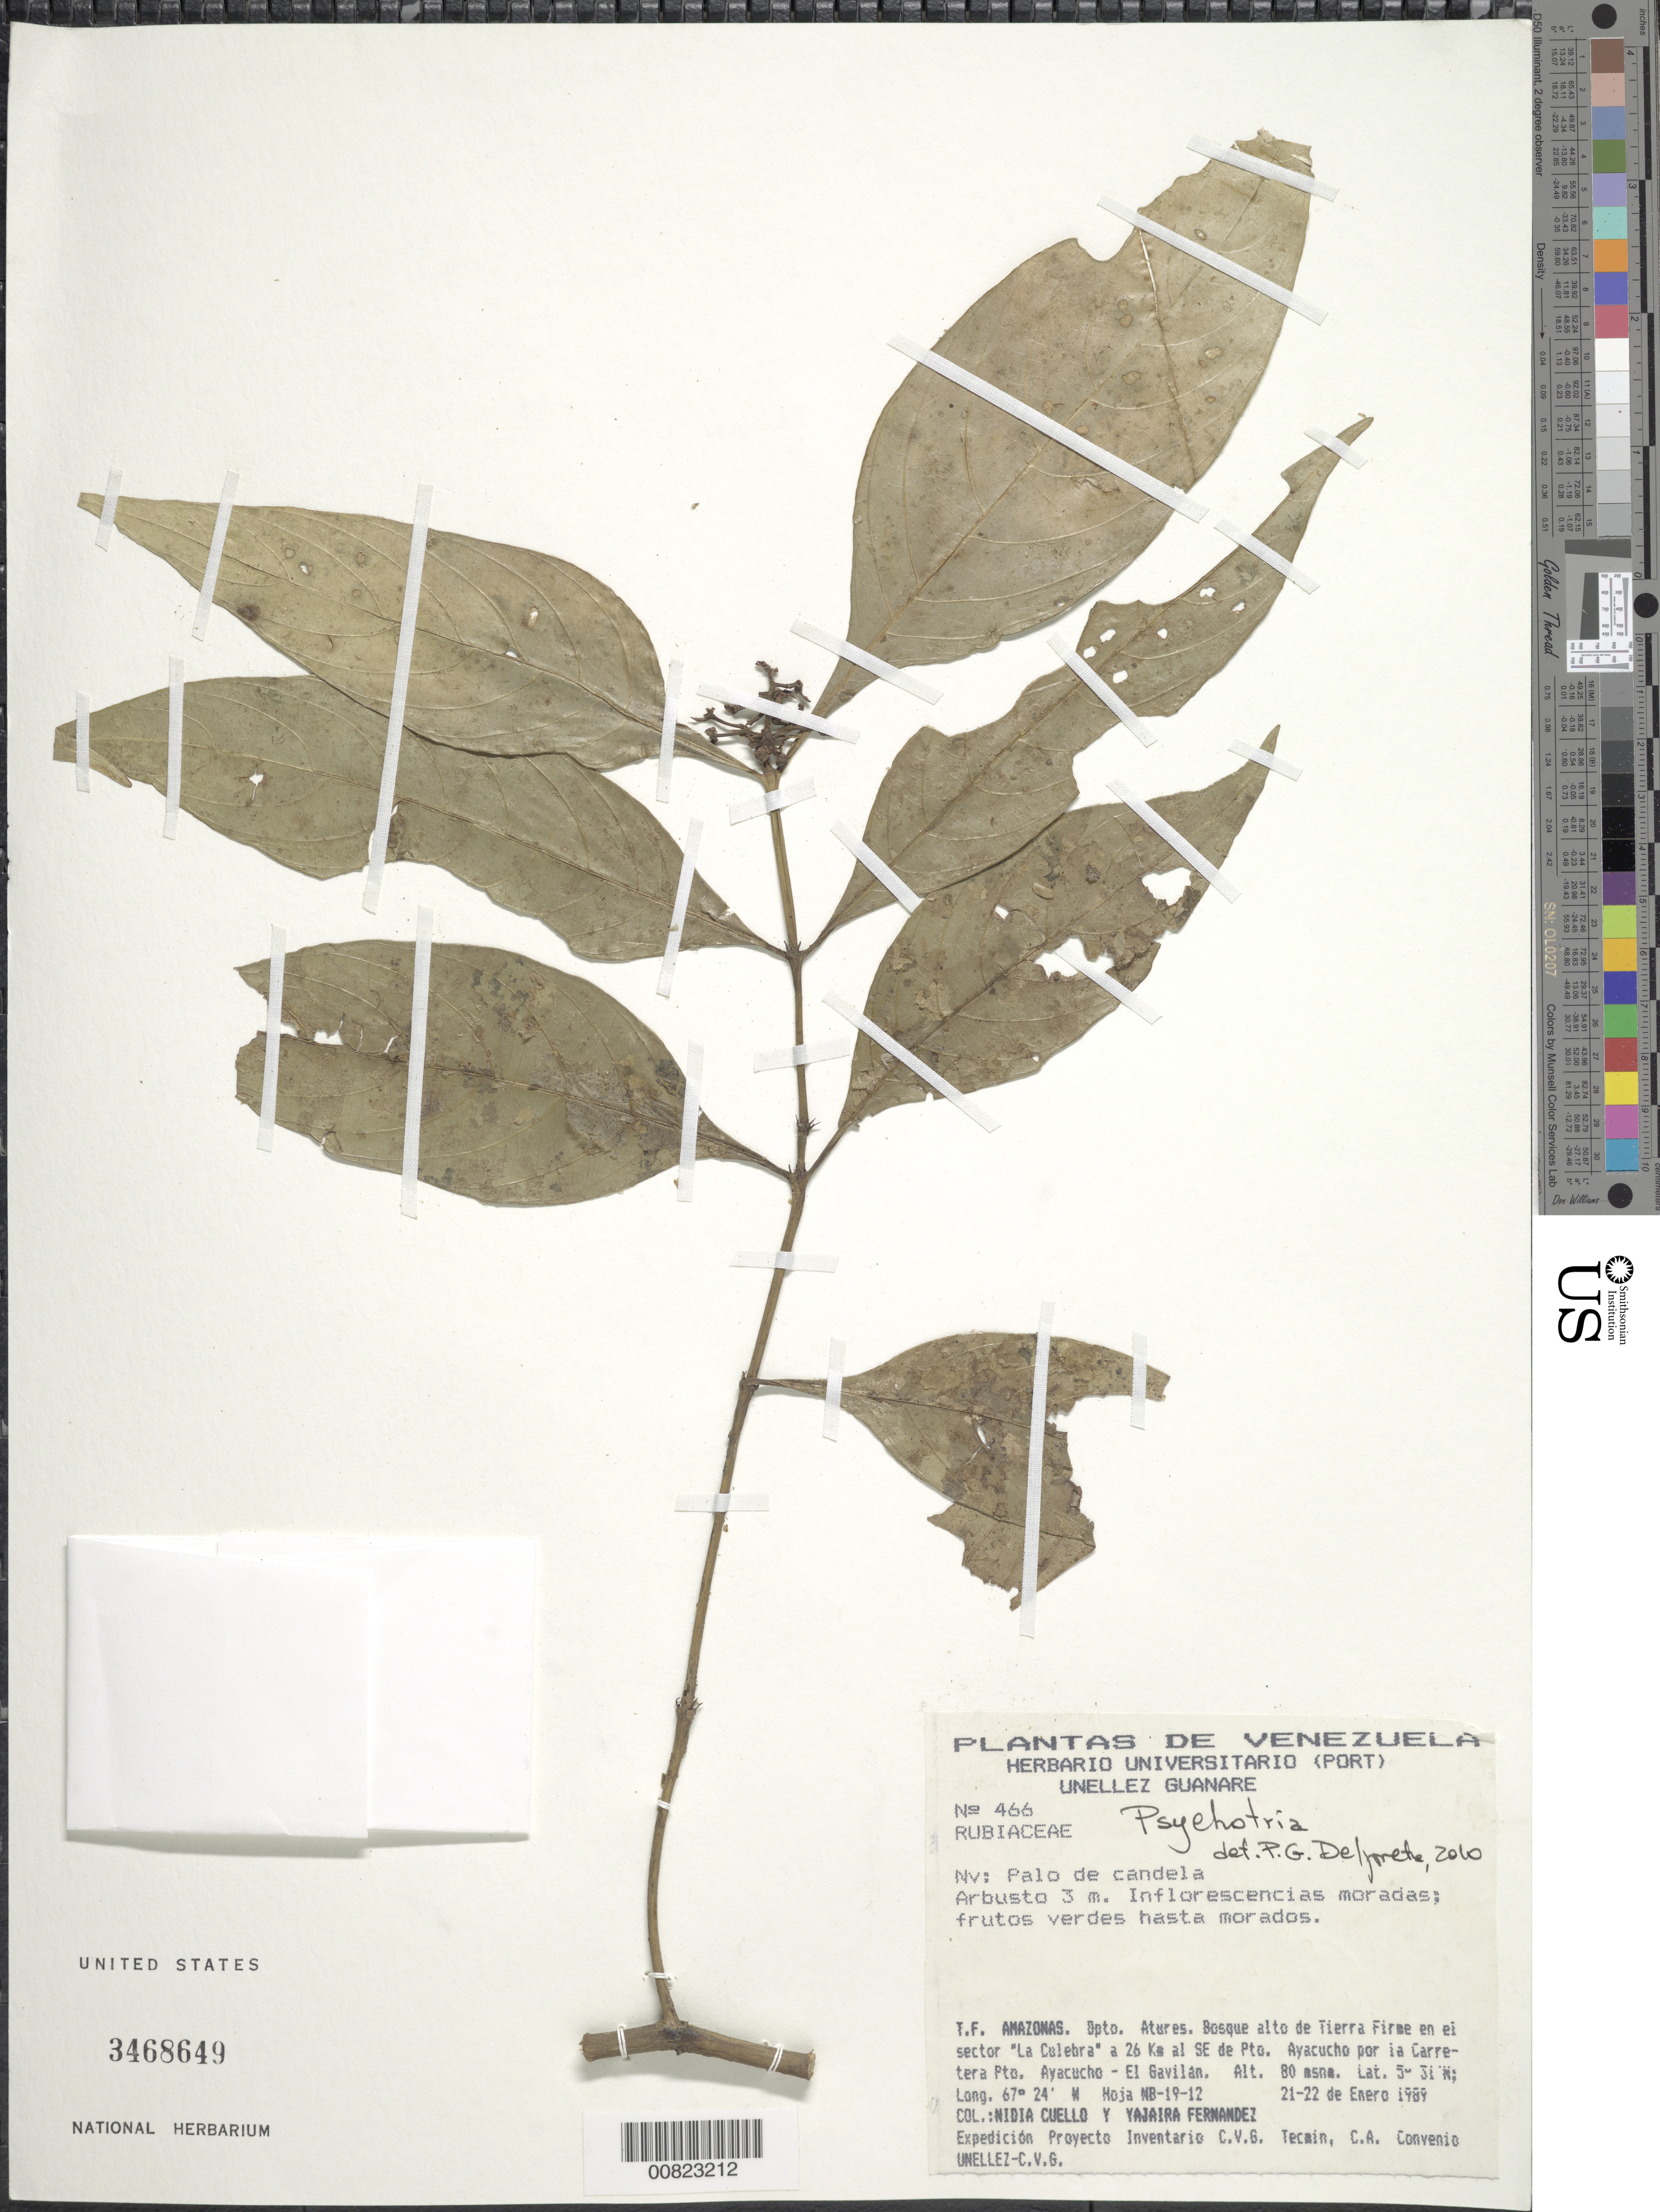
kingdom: Plantae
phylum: Tracheophyta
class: Magnoliopsida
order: Gentianales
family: Rubiaceae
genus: Psychotria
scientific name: Psychotria sp.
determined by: Delprete, P. G., Herb. de Guyane Cay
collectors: N. L. Cuello & Y. Fernandez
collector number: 466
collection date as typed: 21-Jan-89 to 22-Jan-89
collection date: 1989-01-21/1989-01-22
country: Venezuela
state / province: Amazonas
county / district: Atures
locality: Sector "La Culebra" a 26 km SE Pto. Ayacucho por la carretera Pto Ayacucho - El Gavilan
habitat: Bosque alto de tierra firme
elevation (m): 80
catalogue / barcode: US 3468649